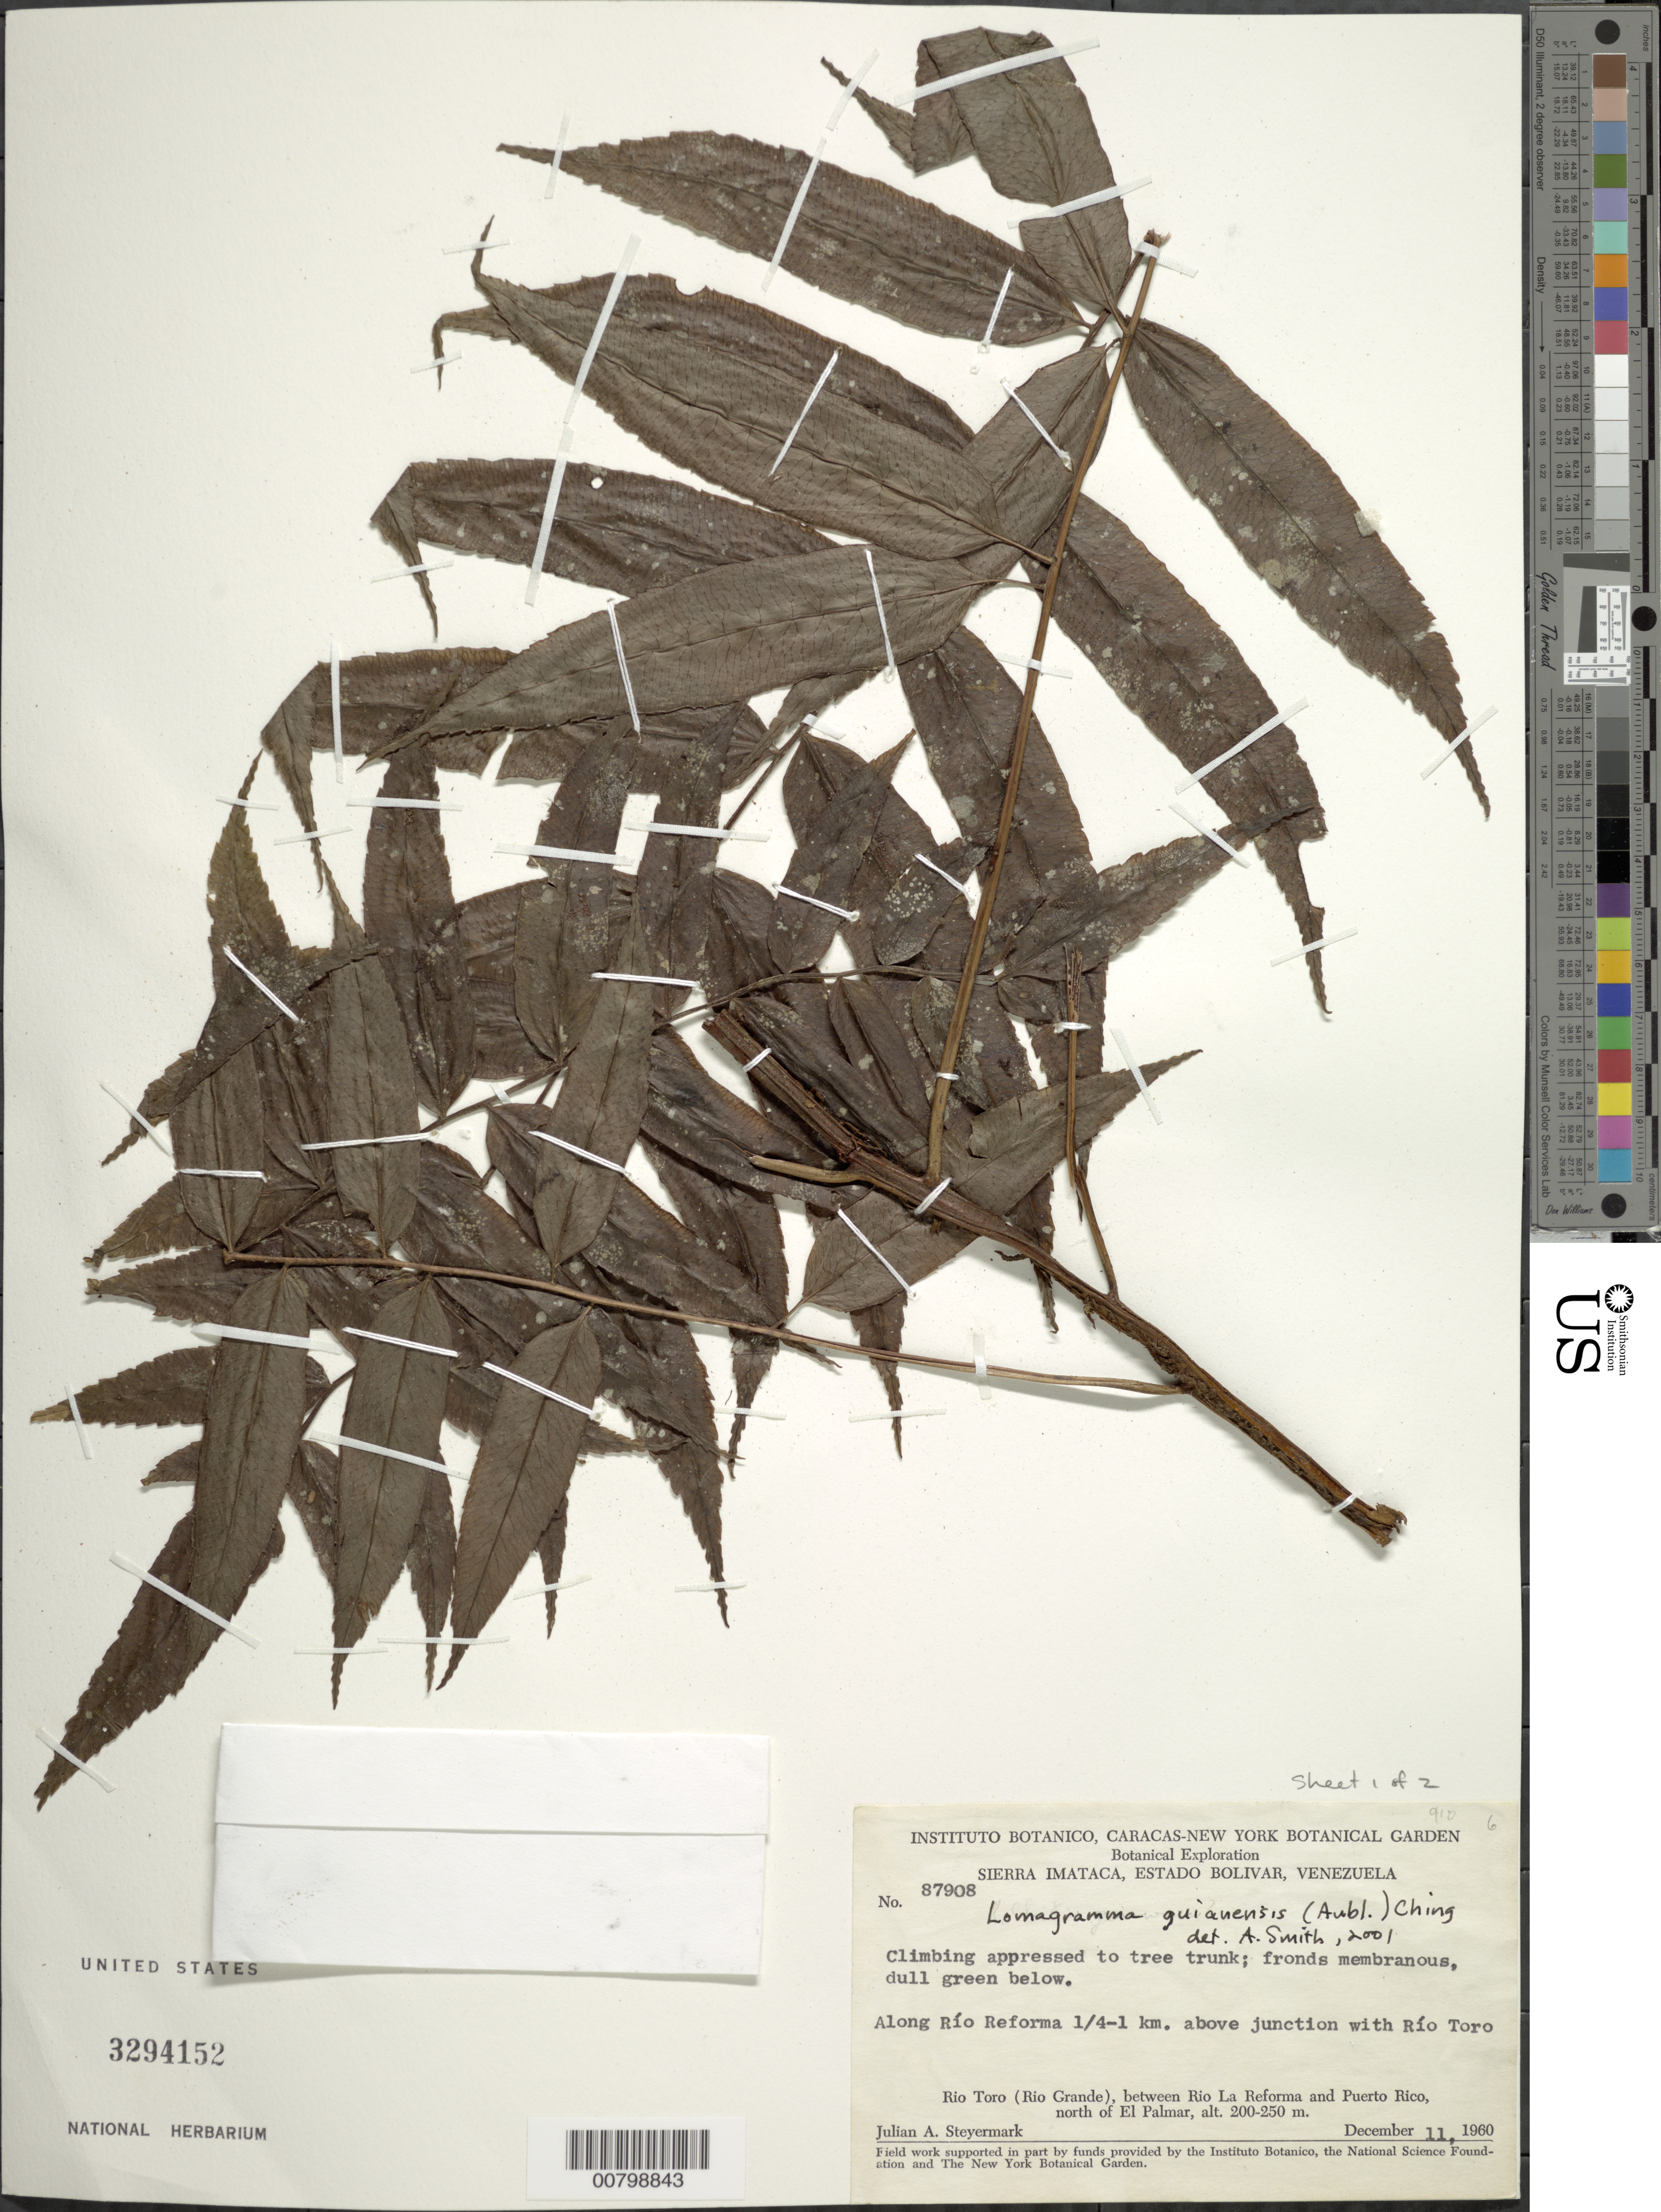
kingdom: Plantae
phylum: Tracheophyta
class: Polypodiopsida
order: Polypodiales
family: Dryopteridaceae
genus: Mickelia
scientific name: Mickelia guianensis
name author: (Aubl.) R.C. Moran et al.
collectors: J. Steyermark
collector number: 87908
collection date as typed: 11-Dec-60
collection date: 1960-12-11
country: Venezuela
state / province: Bolívar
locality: Río Reforma, 0.25-1 km above junction with Río Toro (Río Grande), between Río La Reforma and Puerto Rico, N of El Palmar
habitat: Along river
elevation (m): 200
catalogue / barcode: US 3294152